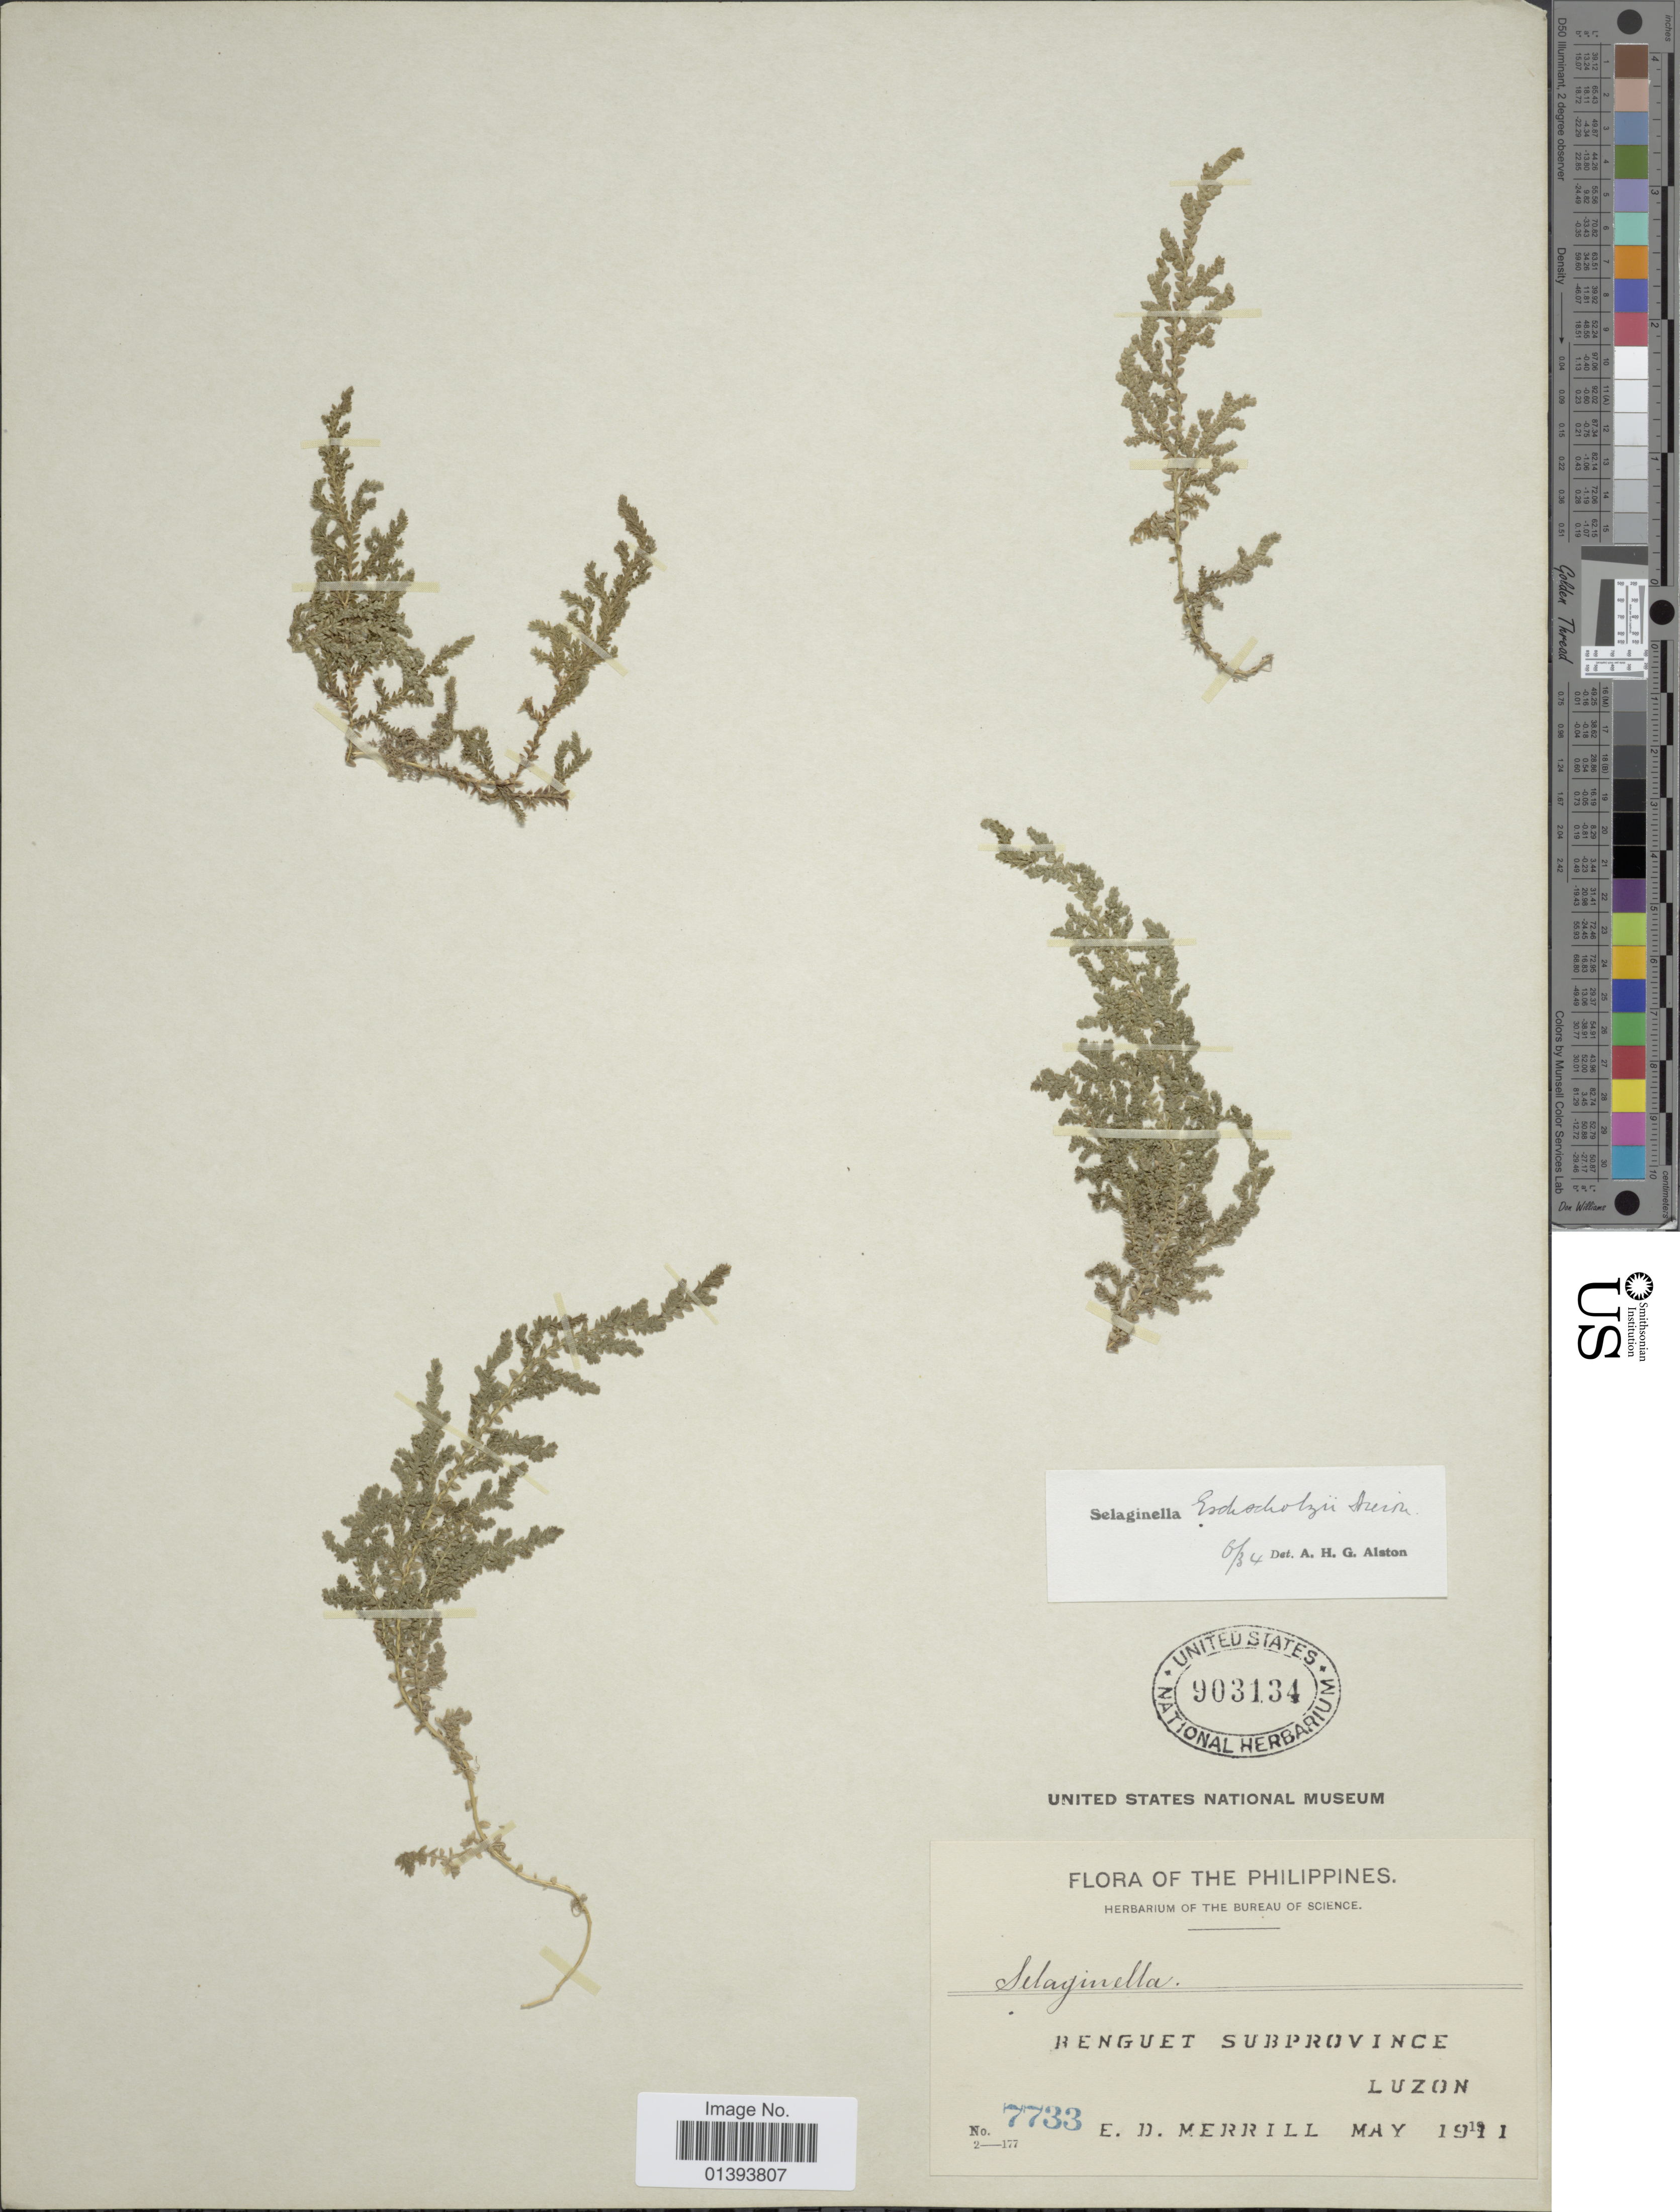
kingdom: Plantae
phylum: Tracheophyta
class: Lycopodiopsida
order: Selaginellales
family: Selaginellaceae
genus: Selaginella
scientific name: Selaginella eschscholzii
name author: Hieron.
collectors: E. D. Merrill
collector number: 7733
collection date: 1911-05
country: Philippines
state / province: Central Luzon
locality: Benguet Subprovince, Luzon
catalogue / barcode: US 903134